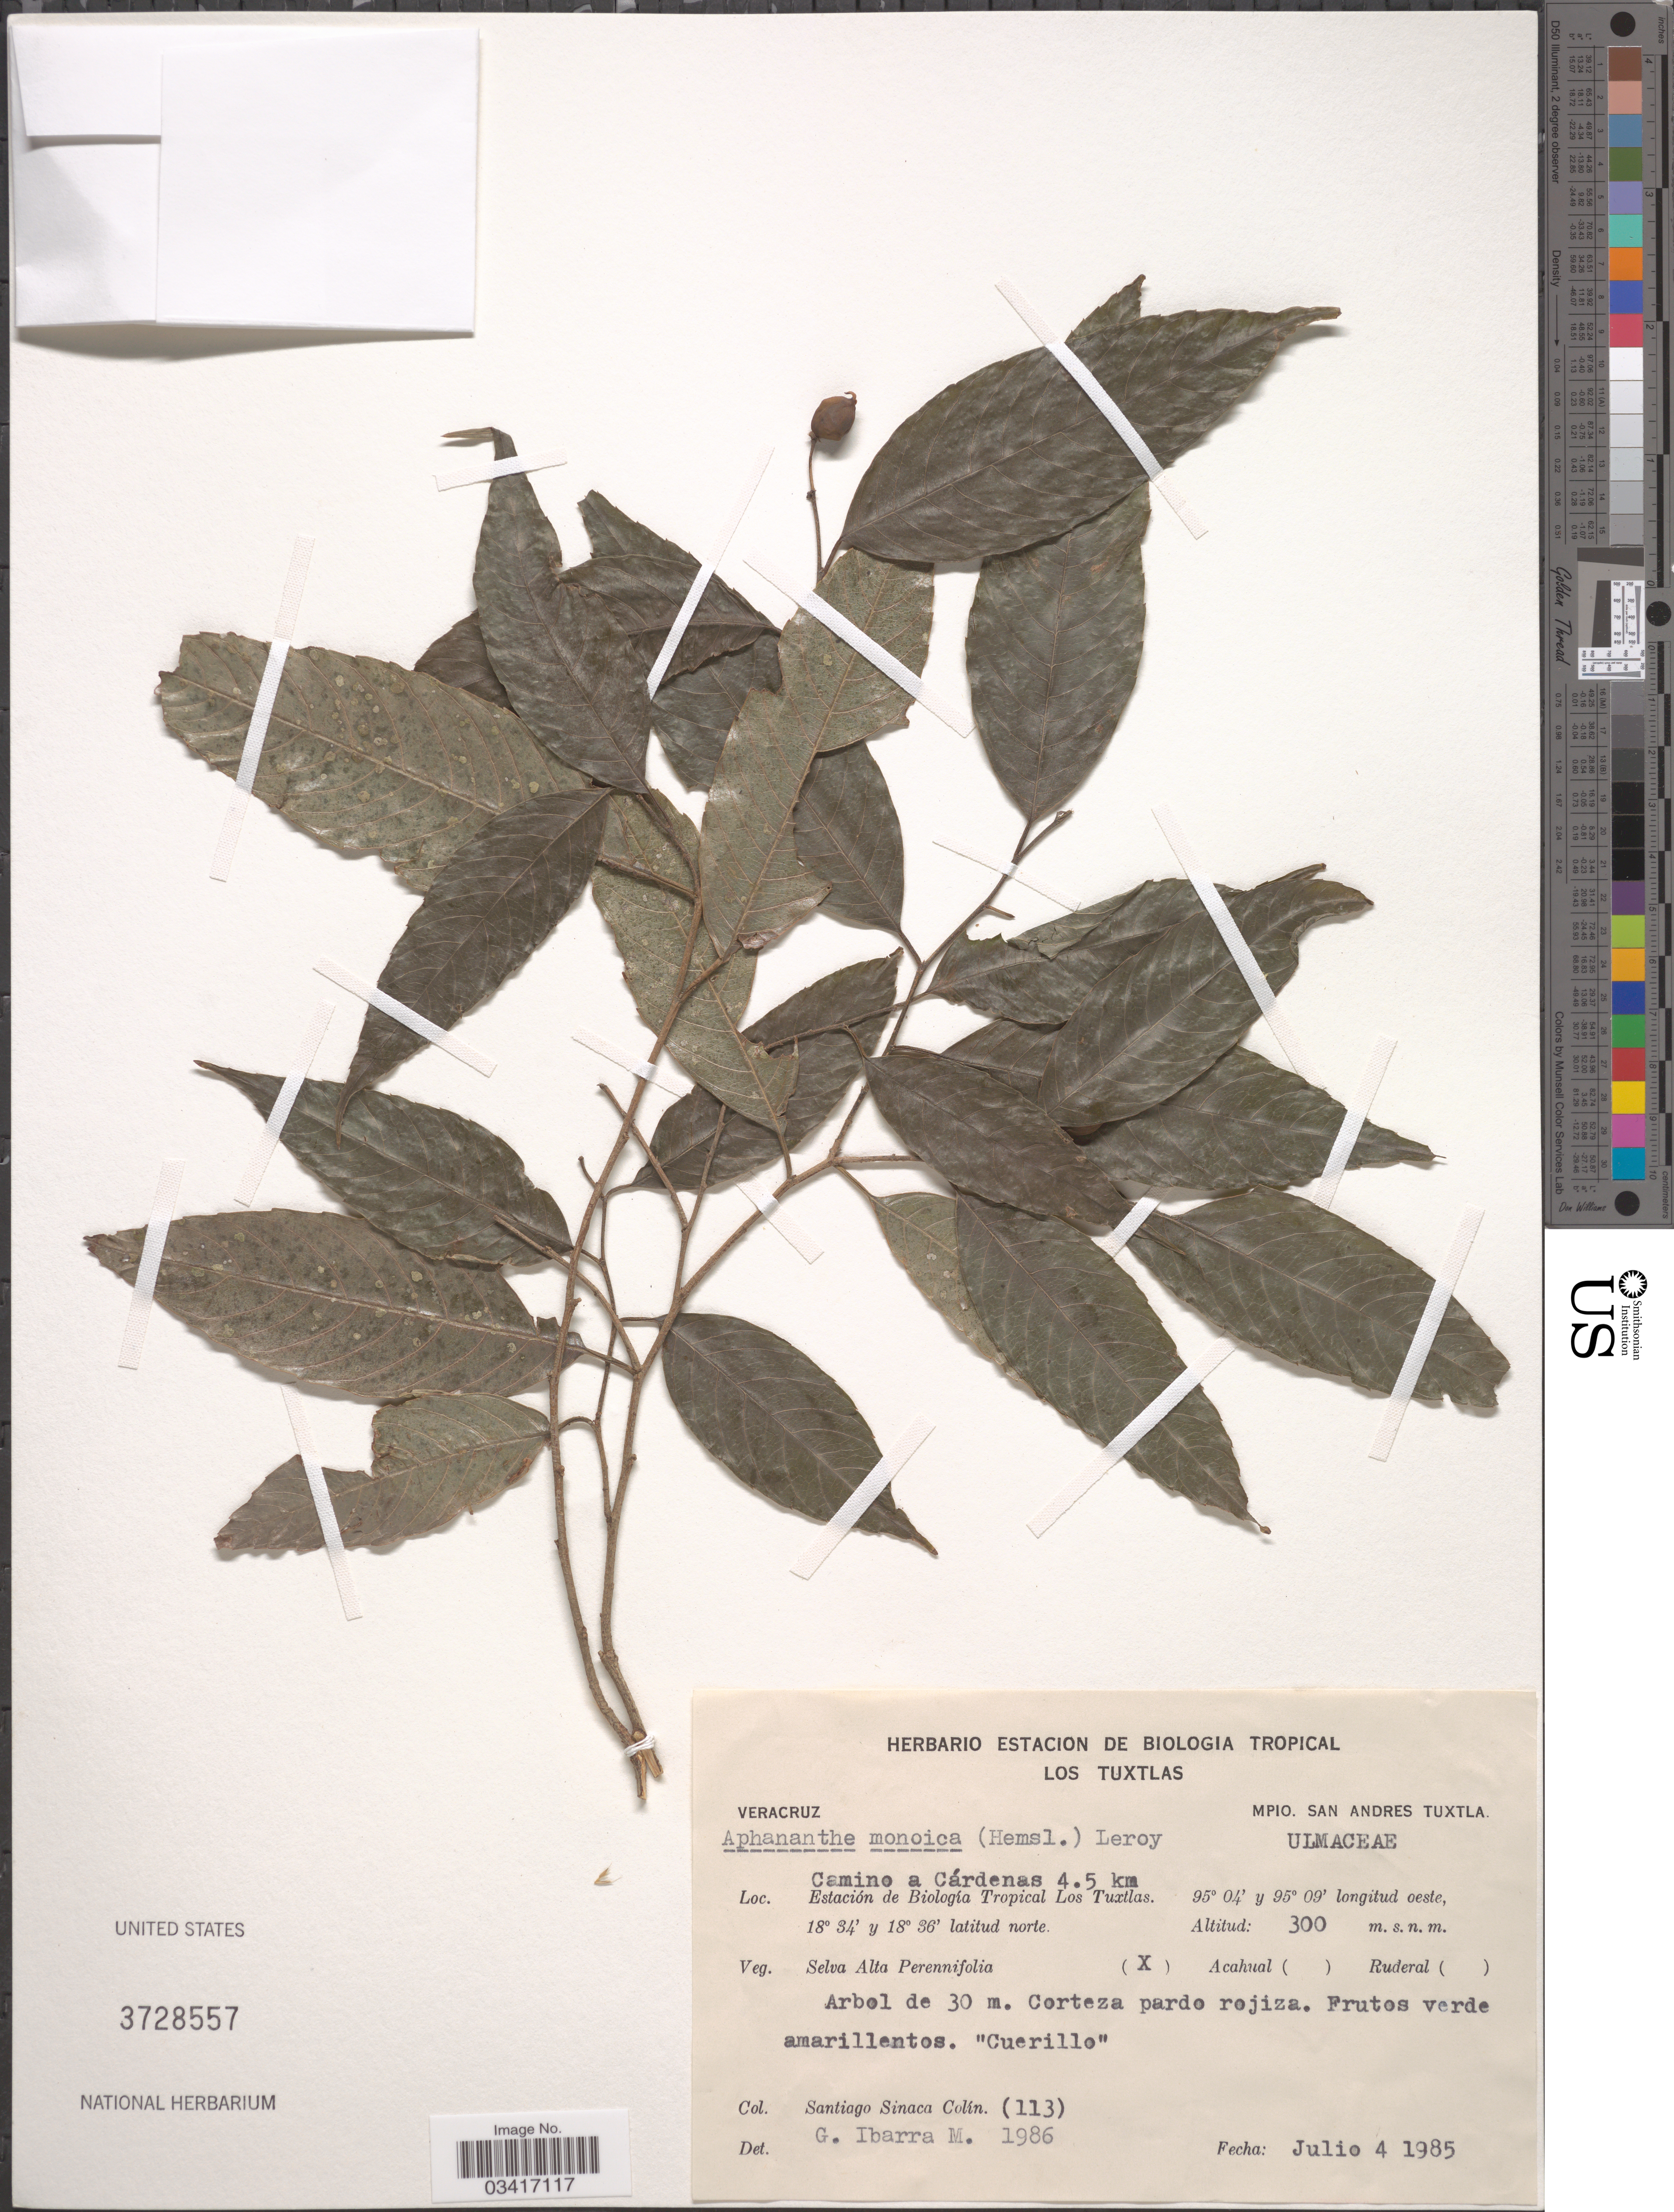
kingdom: Plantae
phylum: Tracheophyta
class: Magnoliopsida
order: Rosales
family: Cannabaceae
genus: Aphananthe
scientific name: Aphananthe monoica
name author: (Hemsl.) J.-F. Leroy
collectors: S. Sinaca-Colin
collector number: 113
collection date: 1985-07-04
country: Mexico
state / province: Veracruz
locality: Veracruz. Mpio. San Andres Tuxtla. Camino a Cárdenas 4.5 km. Estación de Biología Tropical Los Tuxtlas.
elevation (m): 300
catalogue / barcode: US 3728557